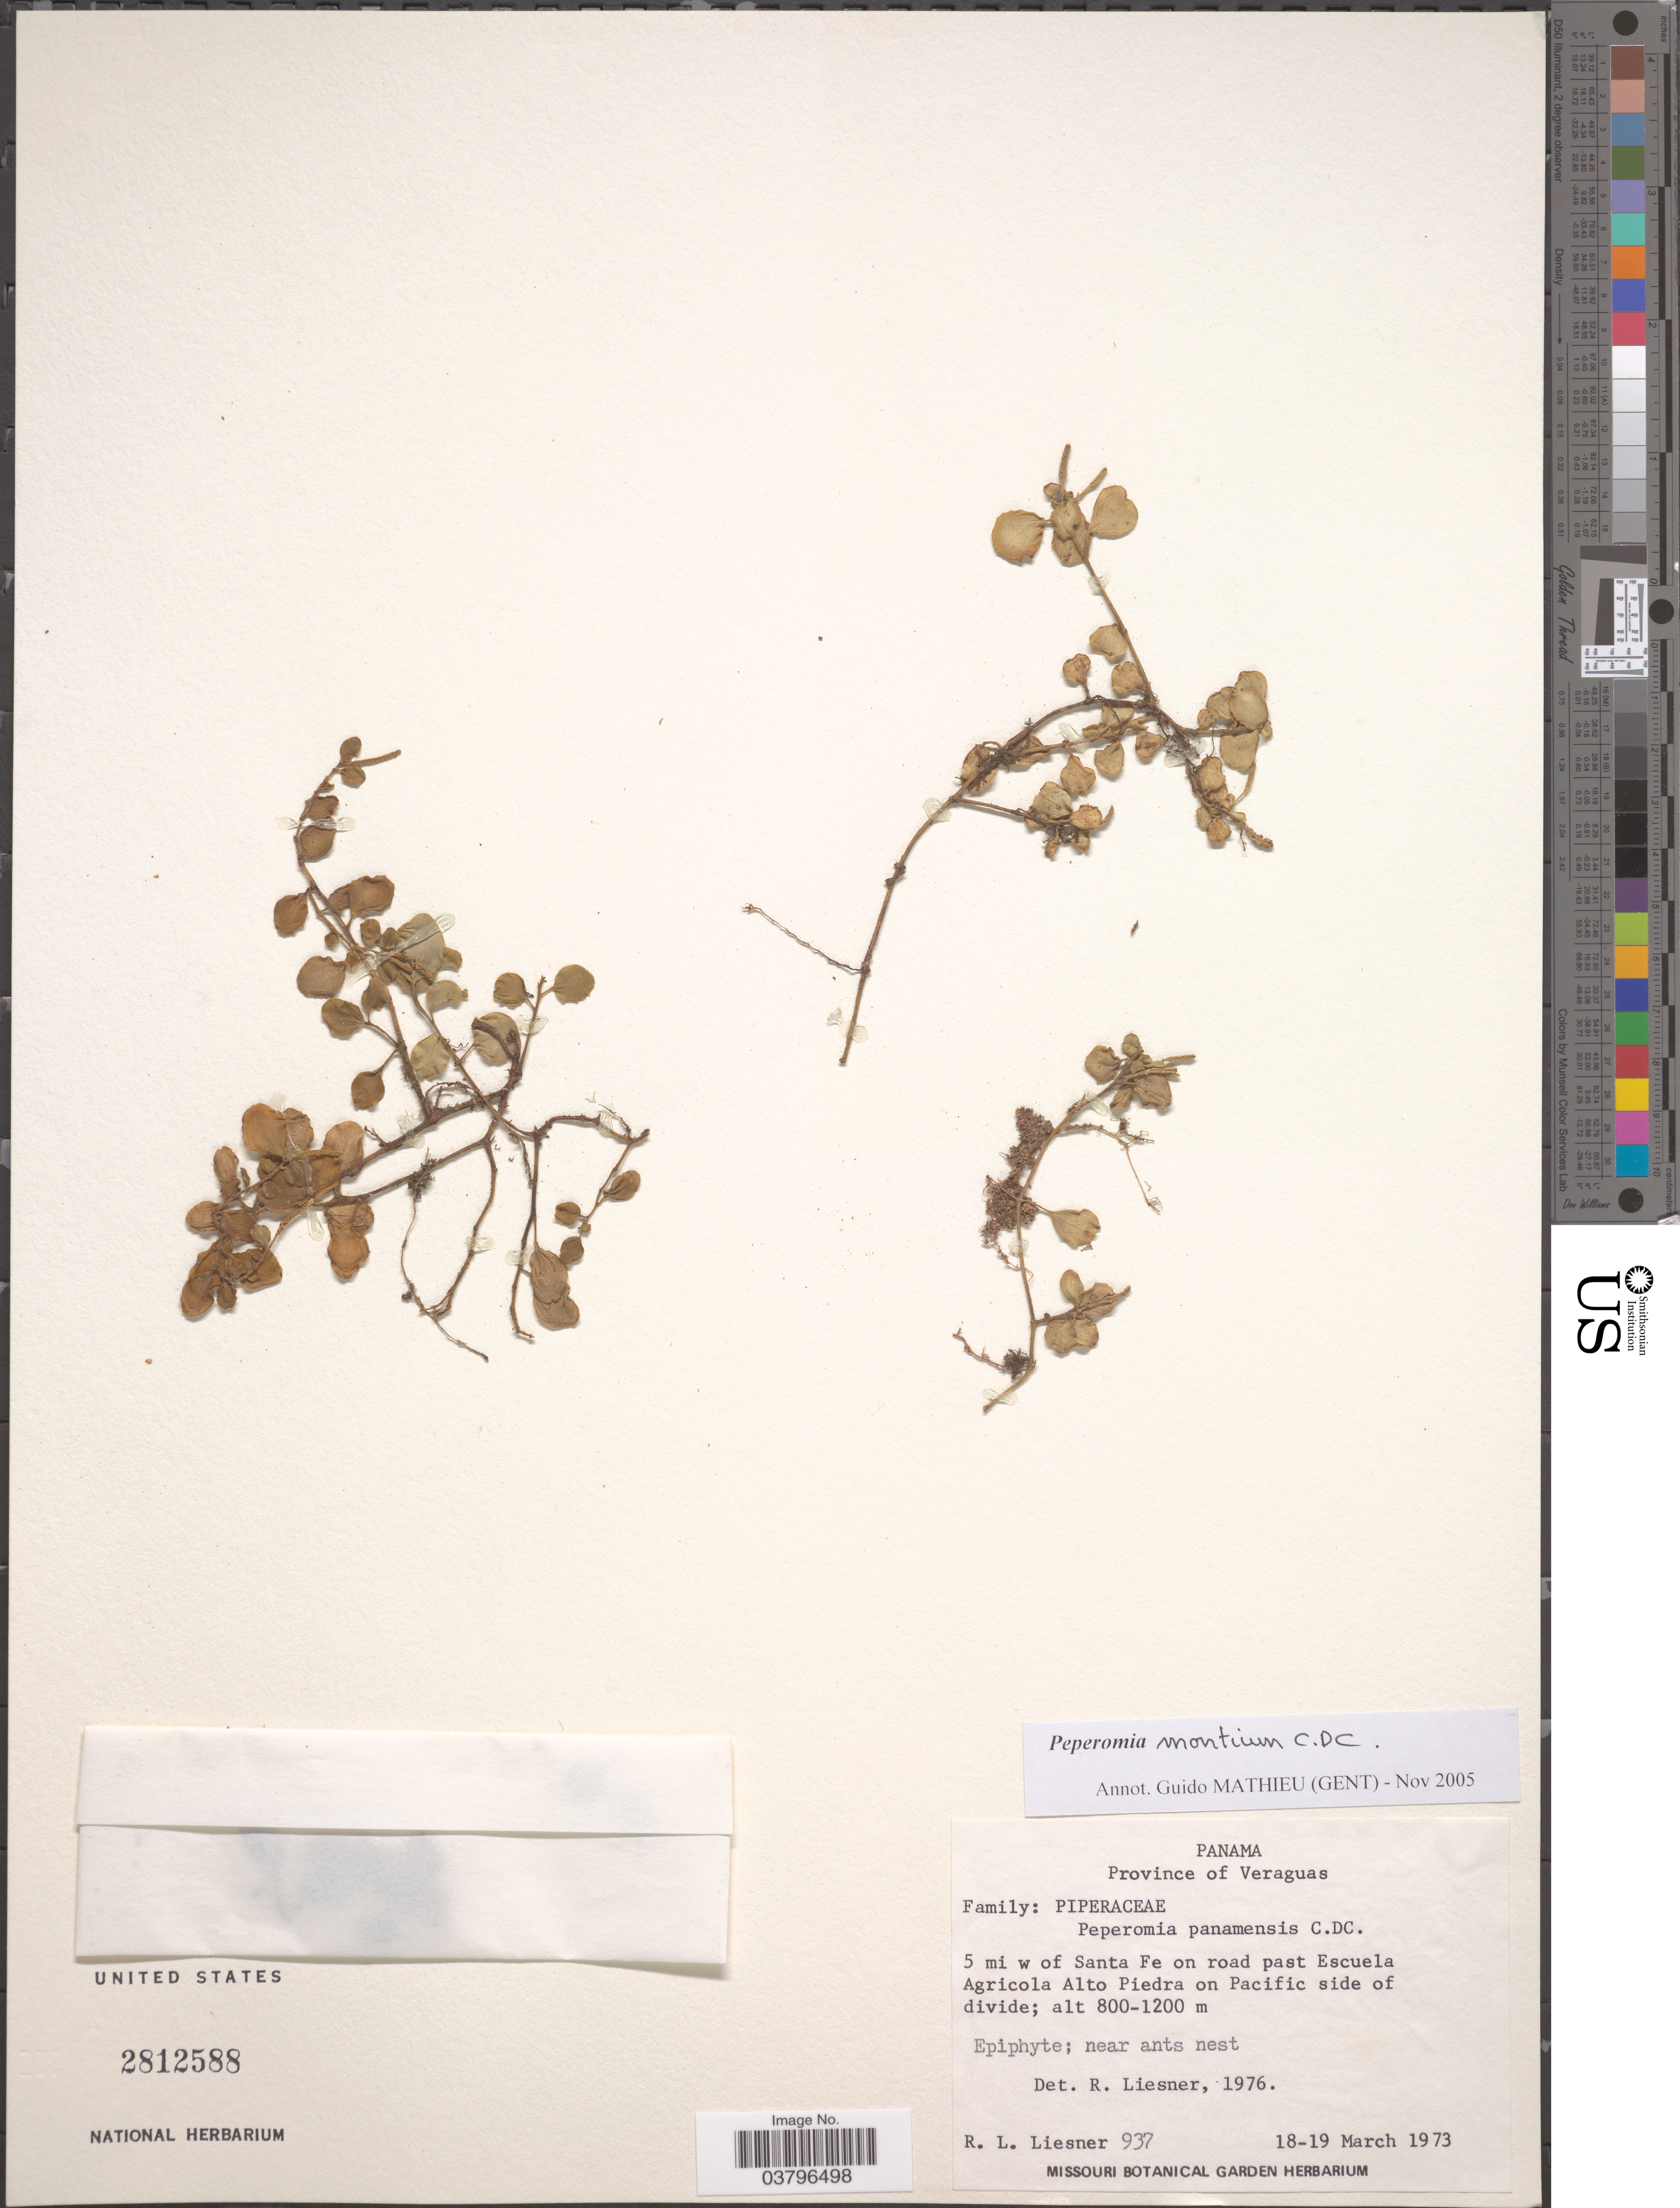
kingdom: Plantae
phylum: Tracheophyta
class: Magnoliopsida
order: Piperales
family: Piperaceae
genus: Peperomia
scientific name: Peperomia montium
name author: C. DC.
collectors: R. L. Liesner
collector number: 937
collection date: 1973-03-18/1973-03-19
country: Panama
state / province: Veraguas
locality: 5 mi w of Santa Fe on road past Escuela Agricola alto Piedra on Pacific side of divide.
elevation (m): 800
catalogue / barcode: US 2812588